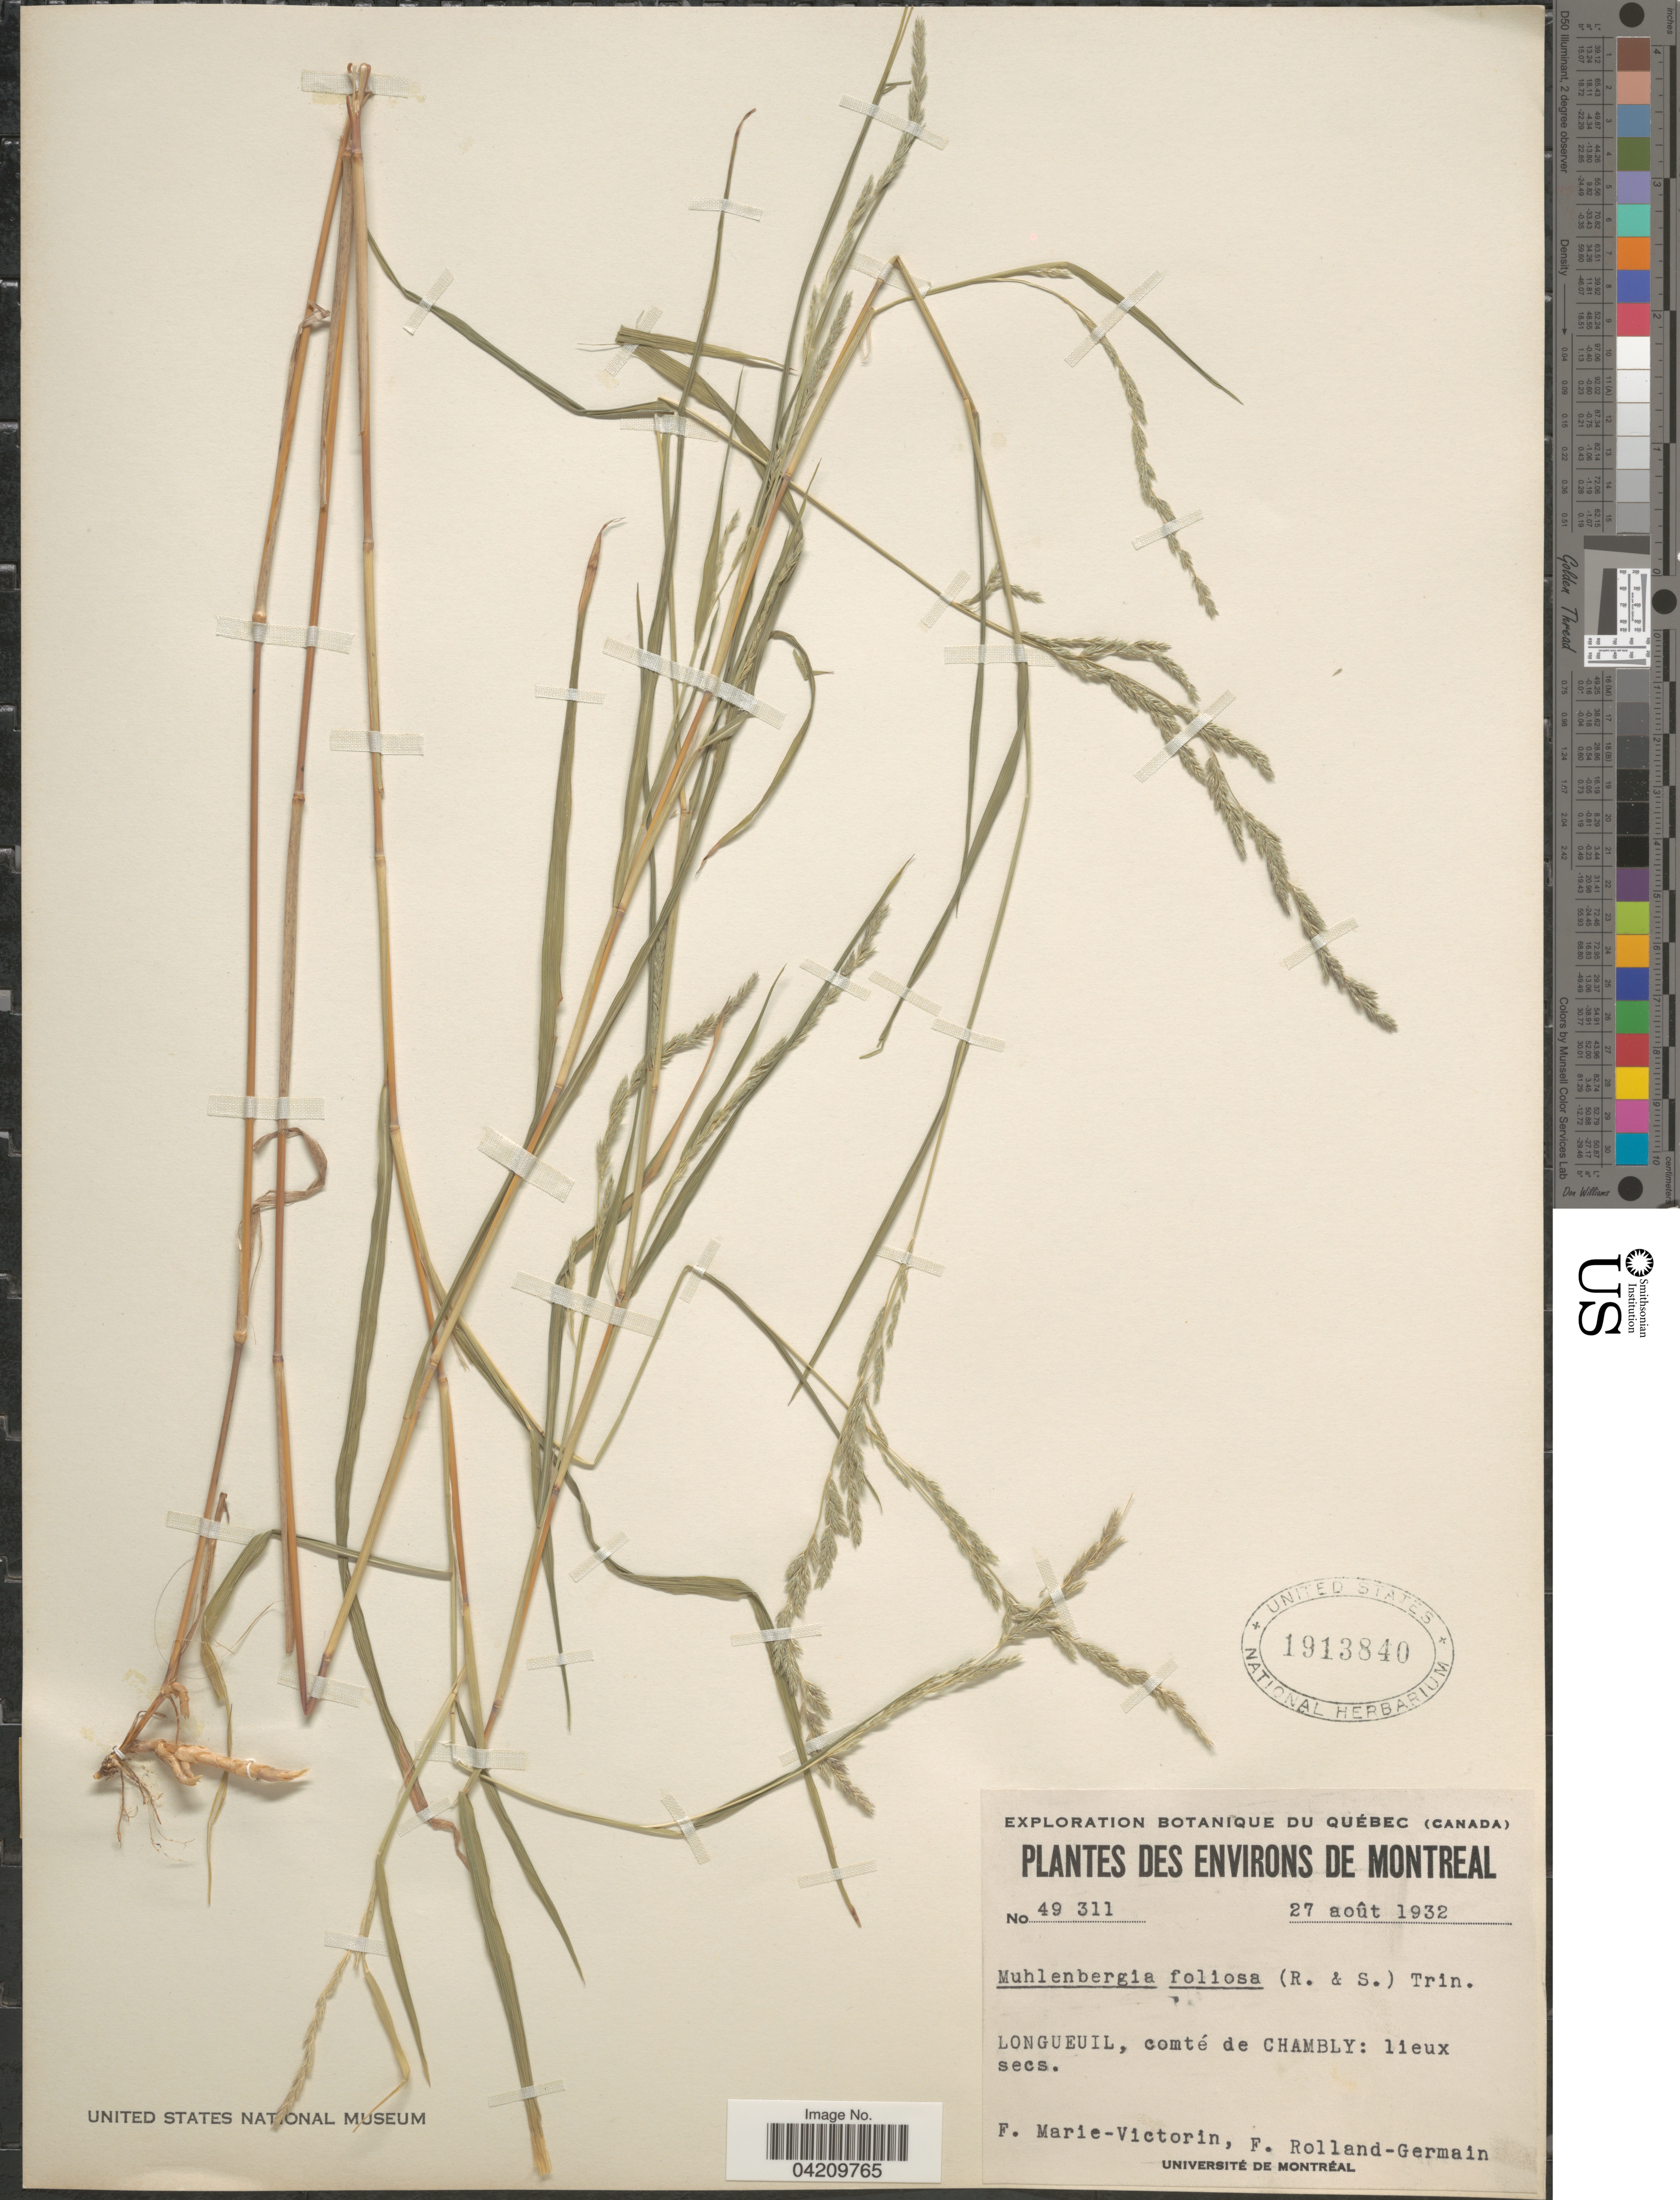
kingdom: Plantae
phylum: Tracheophyta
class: Liliopsida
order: Poales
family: Poaceae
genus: Muhlenbergia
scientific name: Muhlenbergia mexicana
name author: (L.) Trin.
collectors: F. Marie-Victorin & Rolland-Germain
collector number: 49311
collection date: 1932-08-27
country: Canada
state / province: Quebec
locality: Exploration Botanique du Québec (Canada). Environs de Montreal. Longueuil, comté de Chambly: lieux secs.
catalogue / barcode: US 1913840